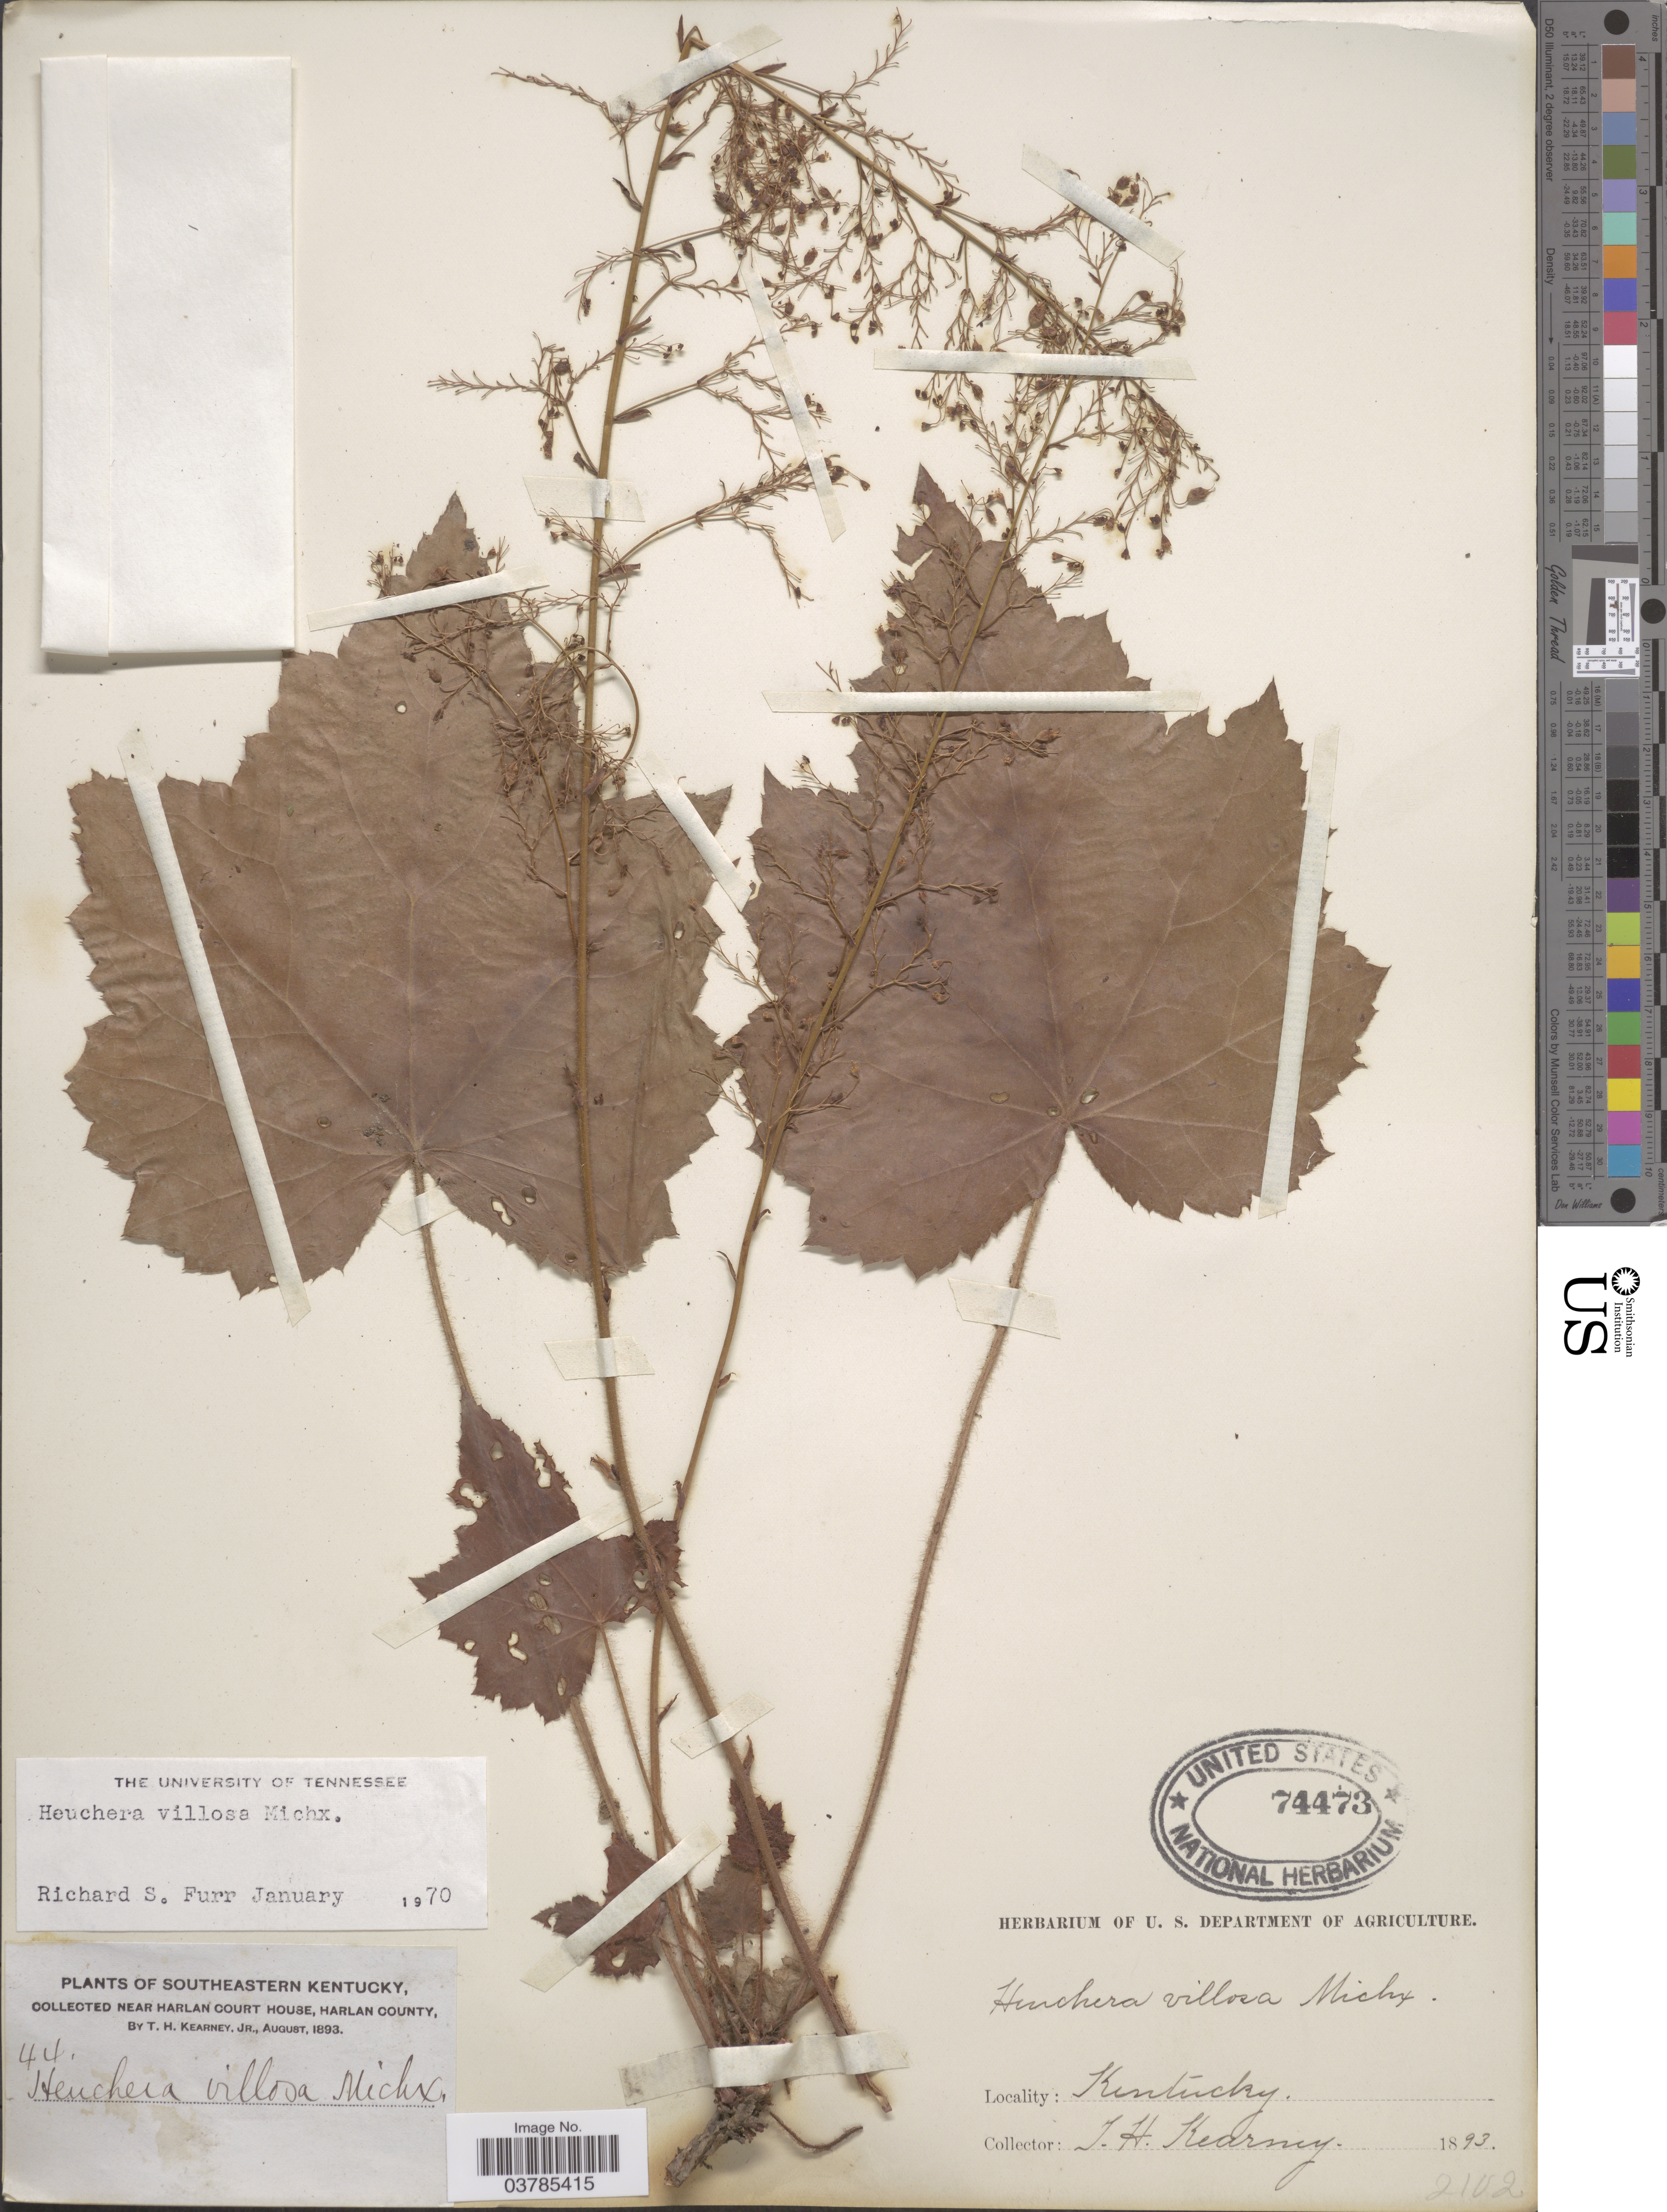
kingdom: Plantae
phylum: Tracheophyta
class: Magnoliopsida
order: Saxifragales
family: Saxifragaceae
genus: Heuchera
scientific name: Heuchera villosa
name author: Michx.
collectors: T. H. Kearney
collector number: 44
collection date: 1893-08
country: United States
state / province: Kentucky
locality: Southeastern Kentucky. Near Harlan Court House, Harlan County.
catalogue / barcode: US 77473